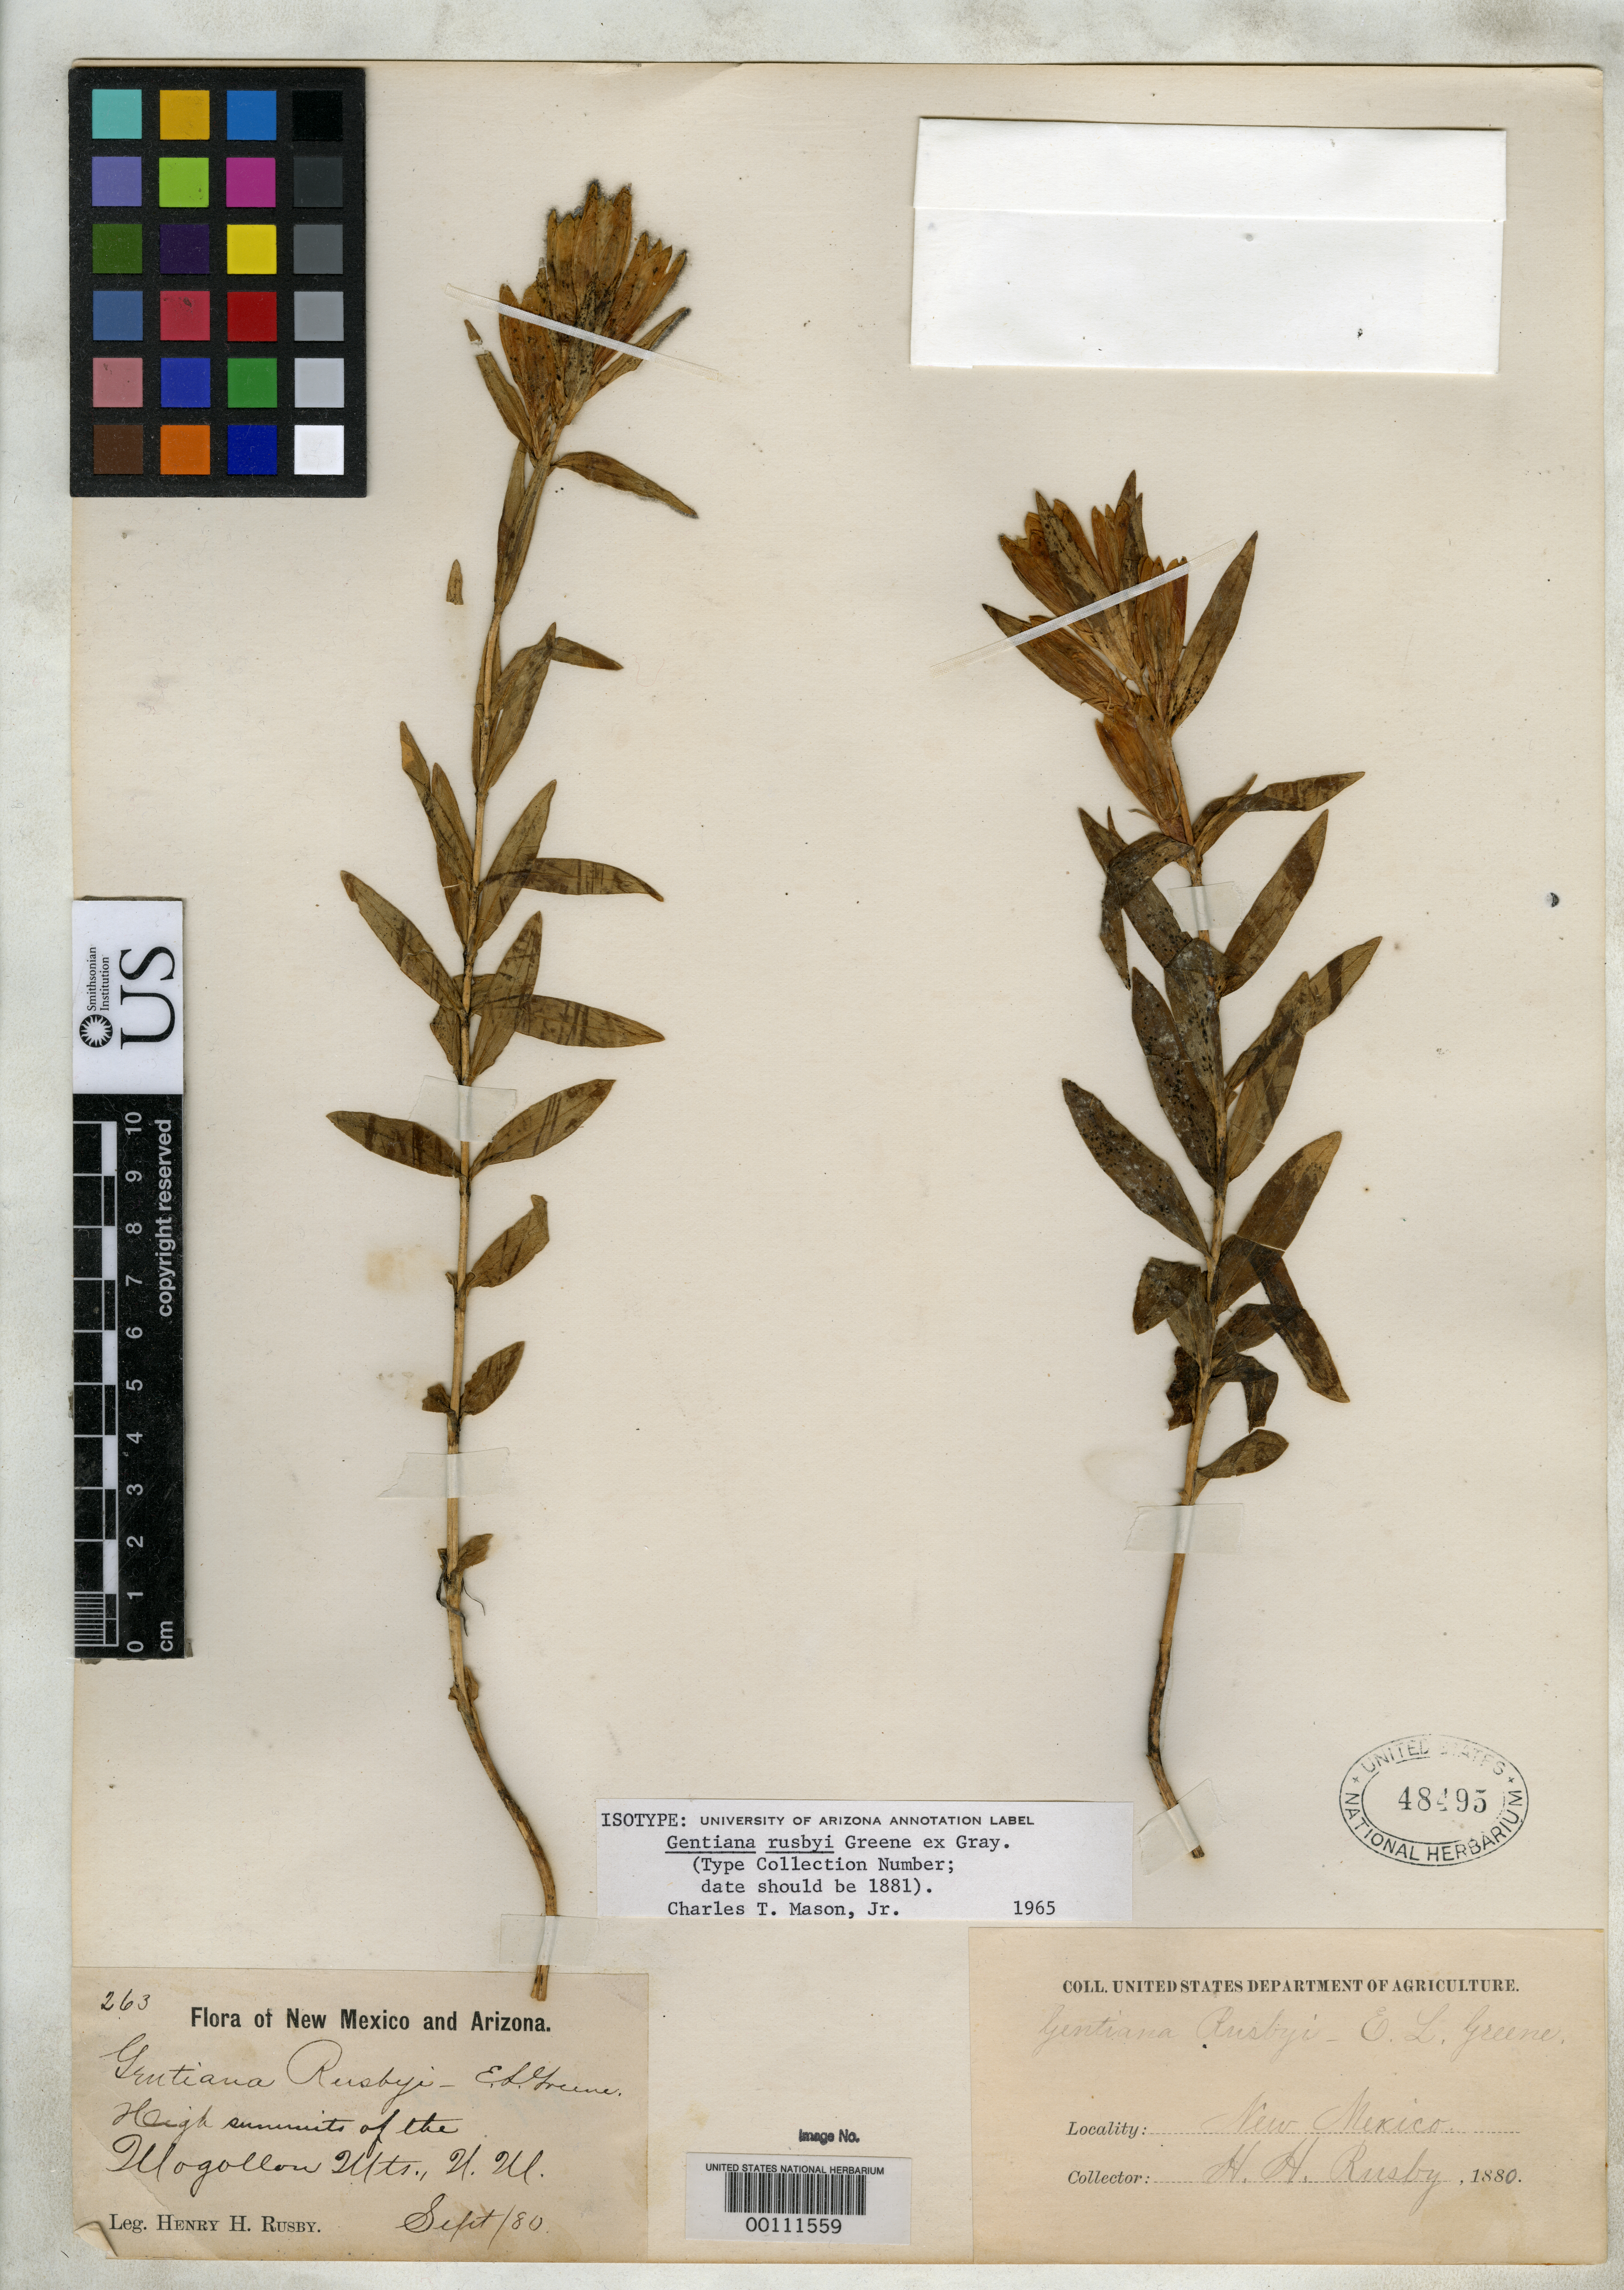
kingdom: Plantae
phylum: Tracheophyta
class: Magnoliopsida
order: Gentianales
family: Gentianaceae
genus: Gentiana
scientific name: Gentiana rusbyi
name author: Greene ex A. Gray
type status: Isotype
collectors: H. H. Rusby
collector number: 263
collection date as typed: Sep 1881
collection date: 1881-09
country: United States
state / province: New Mexico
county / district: Catron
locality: Mogollon Mts.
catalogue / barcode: US 48495